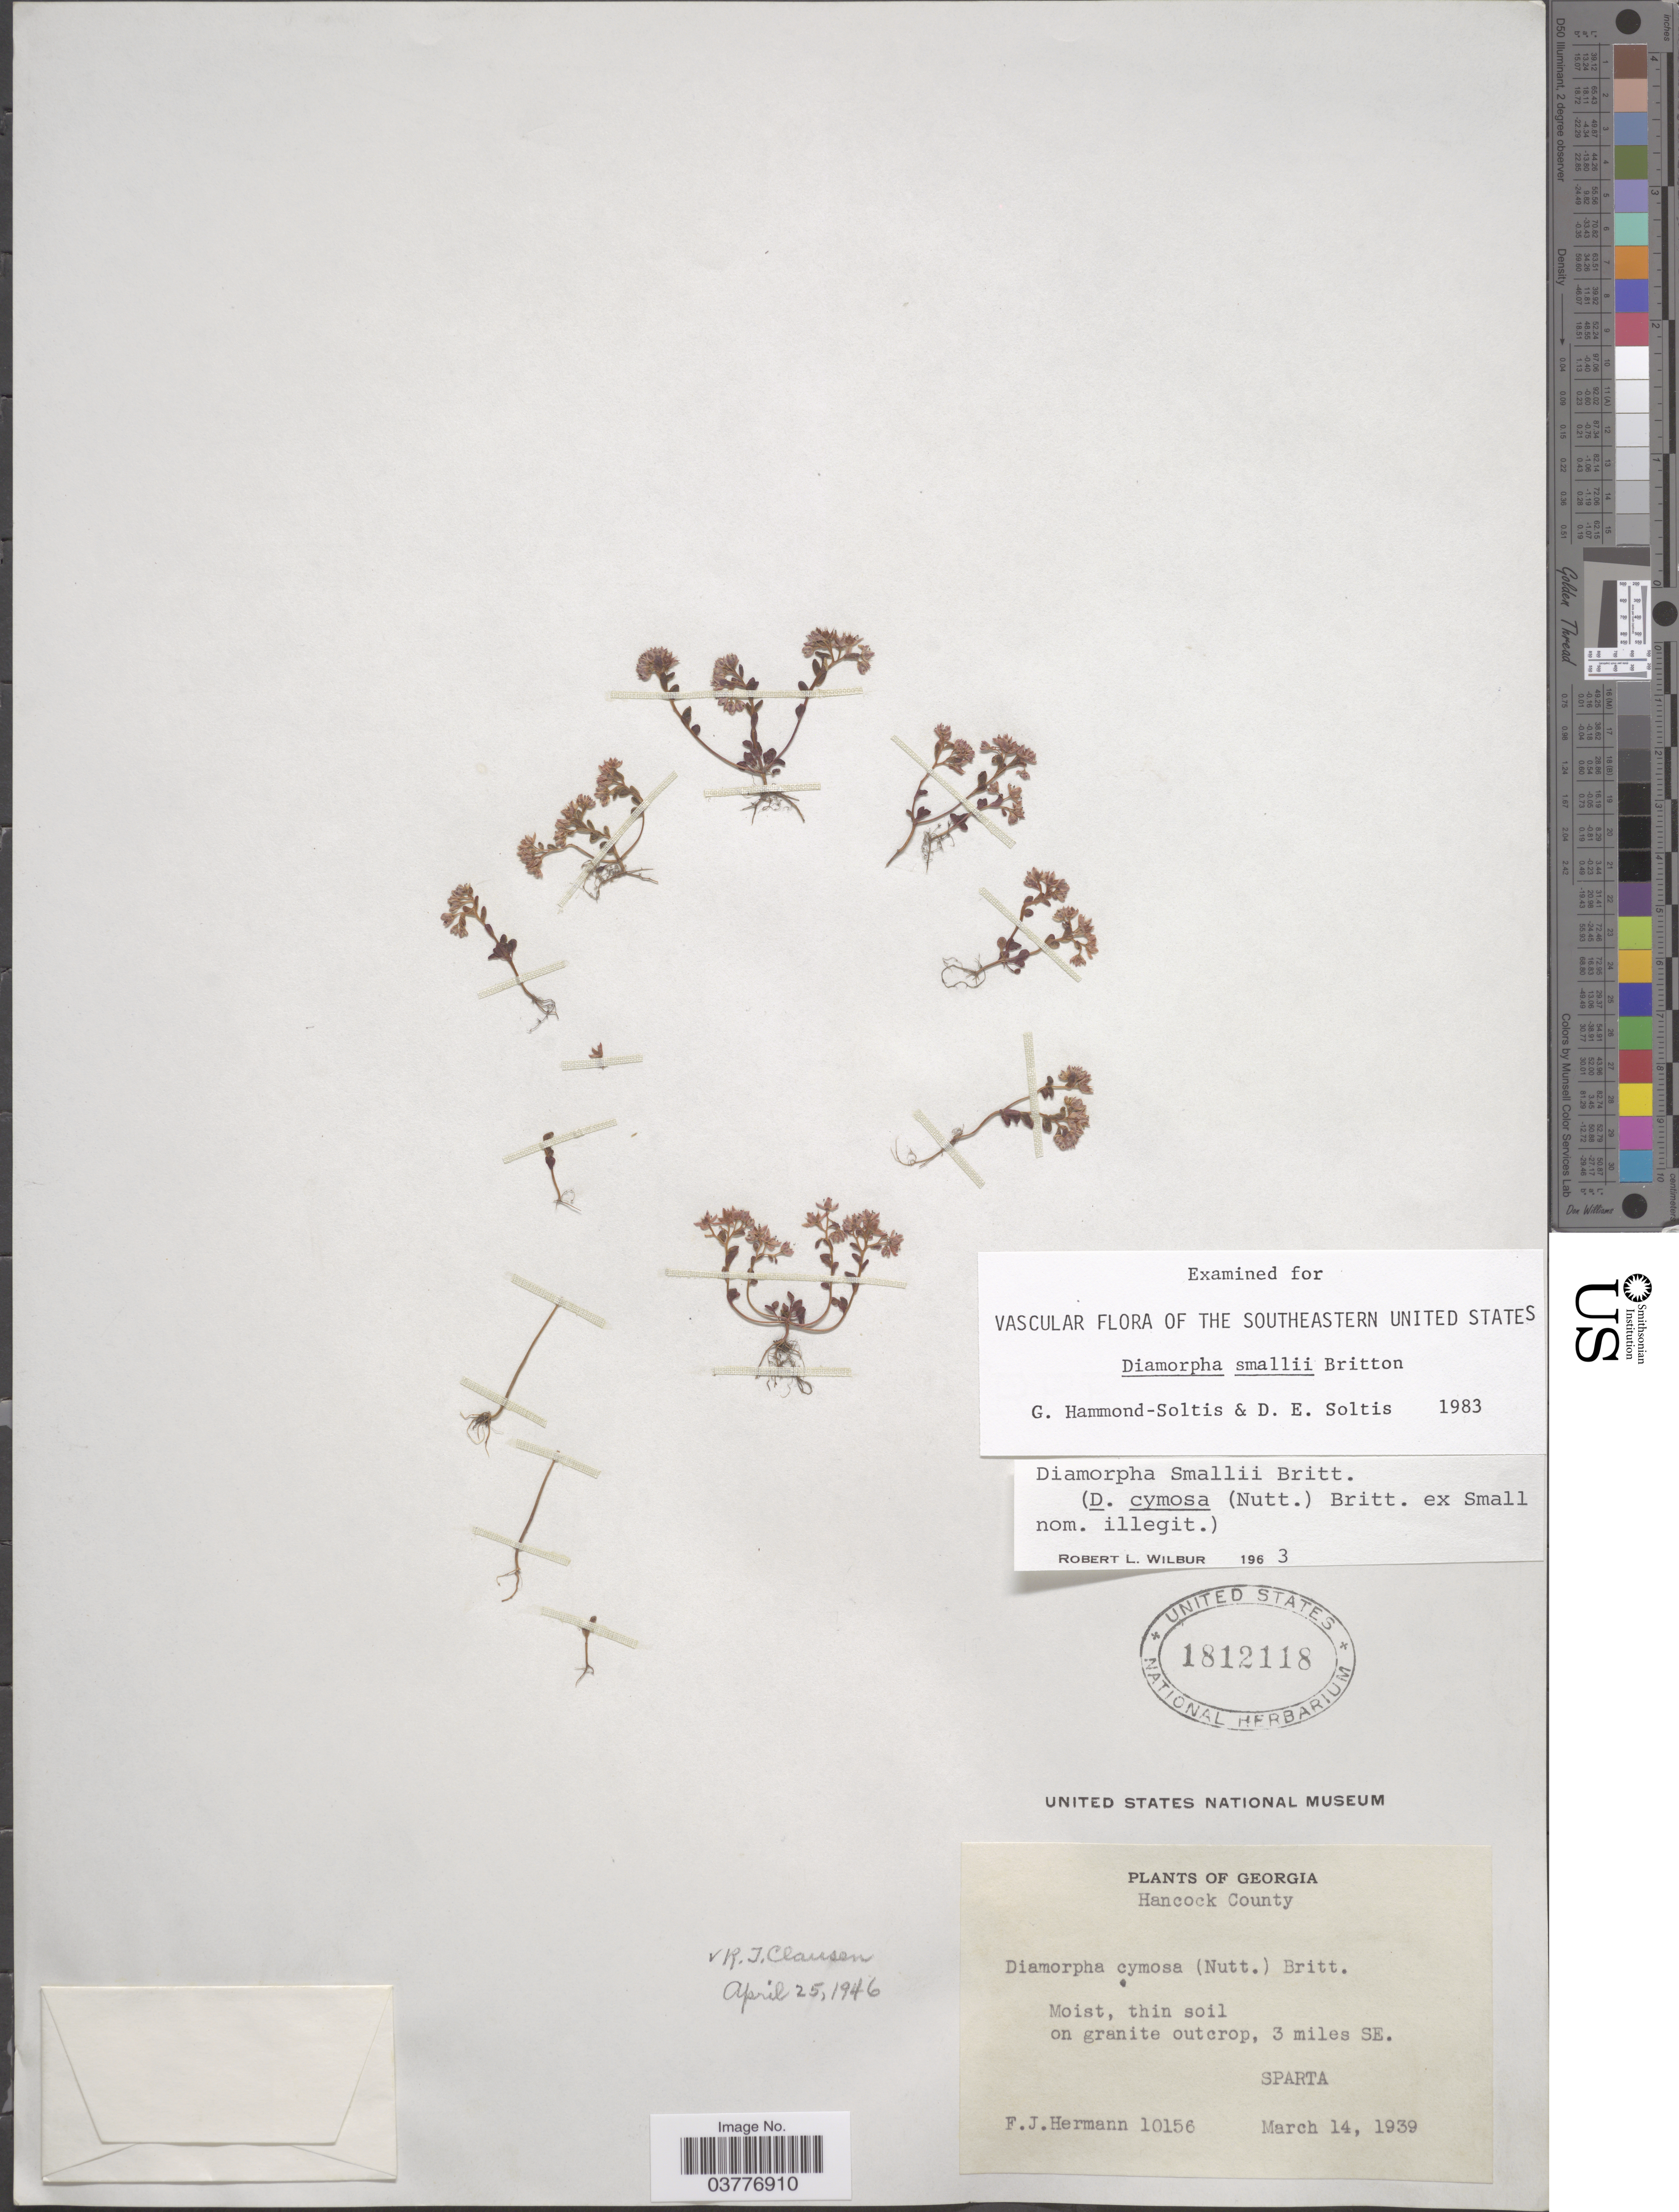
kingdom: Plantae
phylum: Tracheophyta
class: Magnoliopsida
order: Saxifragales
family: Crassulaceae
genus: Sedum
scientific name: Sedum smallii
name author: (Britton) H.E. Ahles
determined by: Strong, Mark T., (BOT), Smithsonian Institution - National Museum of Natural History (UNITED STATES)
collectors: F. J. Hermann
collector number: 10156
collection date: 1939-03-14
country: United States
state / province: Georgia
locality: Hancock County. 3 miles SE. Sparta.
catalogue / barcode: US 1812118